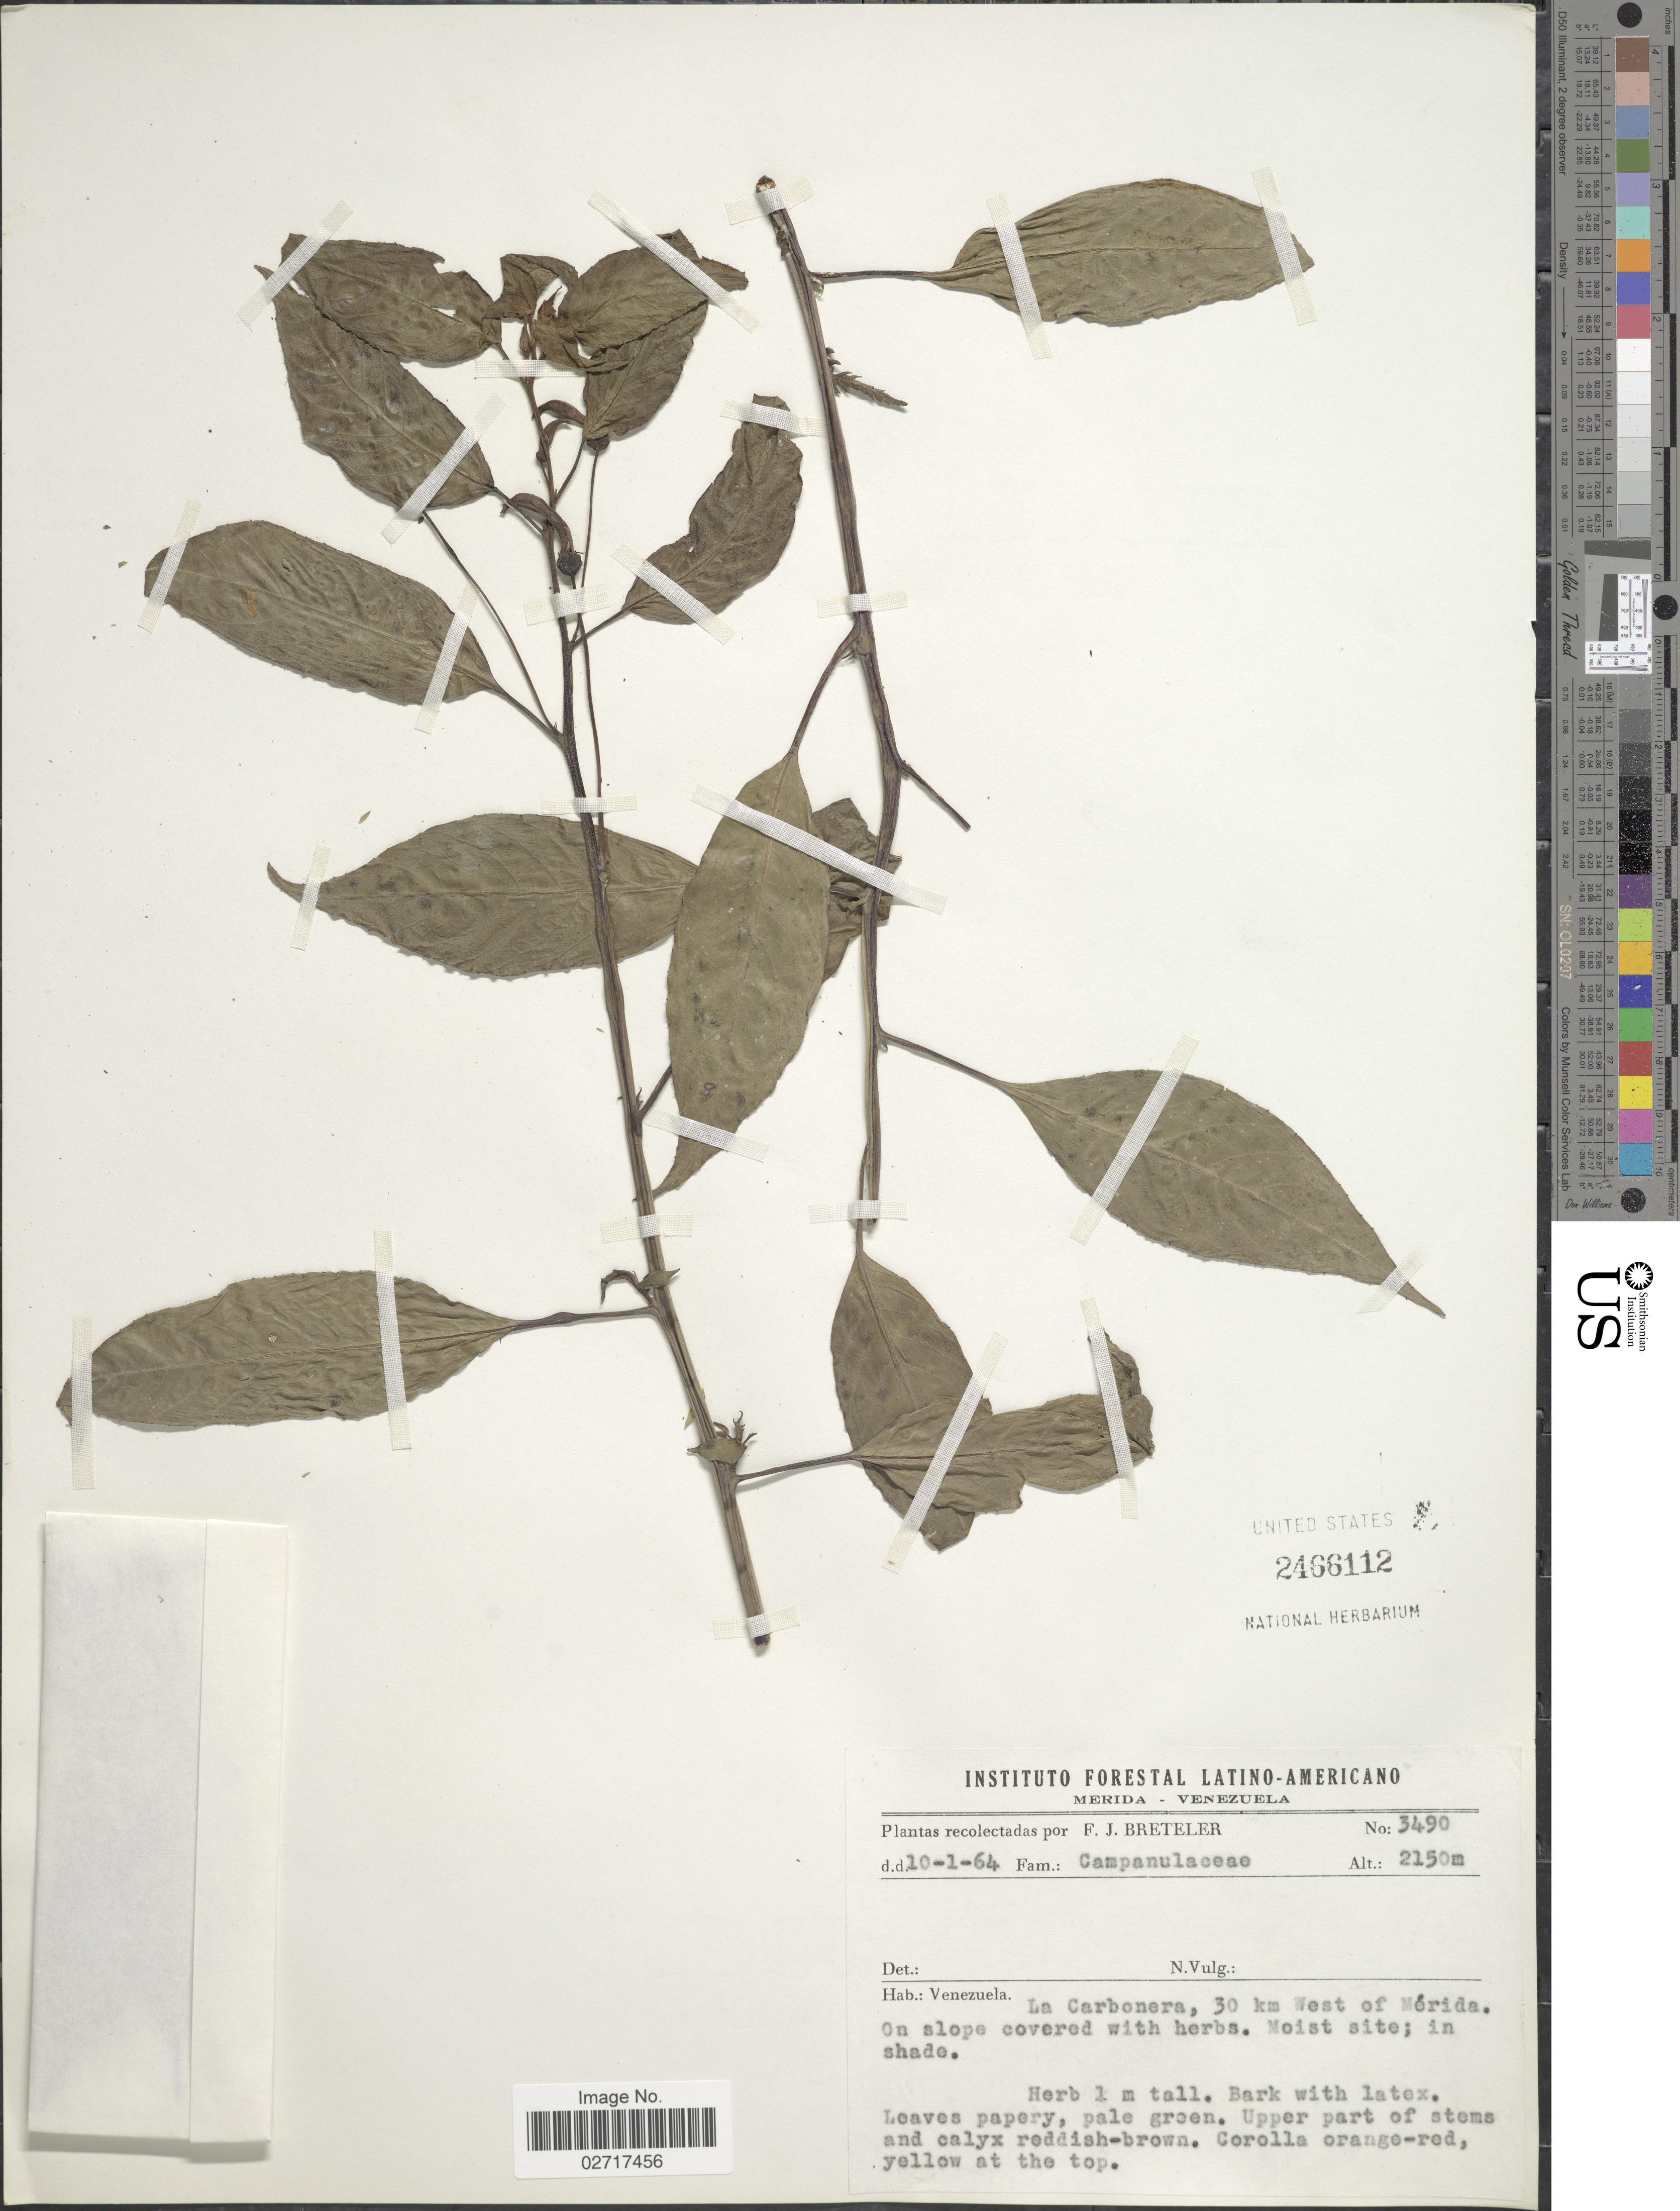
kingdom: Plantae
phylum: Tracheophyta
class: Magnoliopsida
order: Asterales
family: Campanulaceae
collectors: F. J. Breteler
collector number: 3490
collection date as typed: Transcribed d/m/y: 10/1/64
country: Venezuela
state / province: Mérida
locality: La Carbonera, 30 km West of Mérida.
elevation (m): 2150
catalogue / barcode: US 2466112